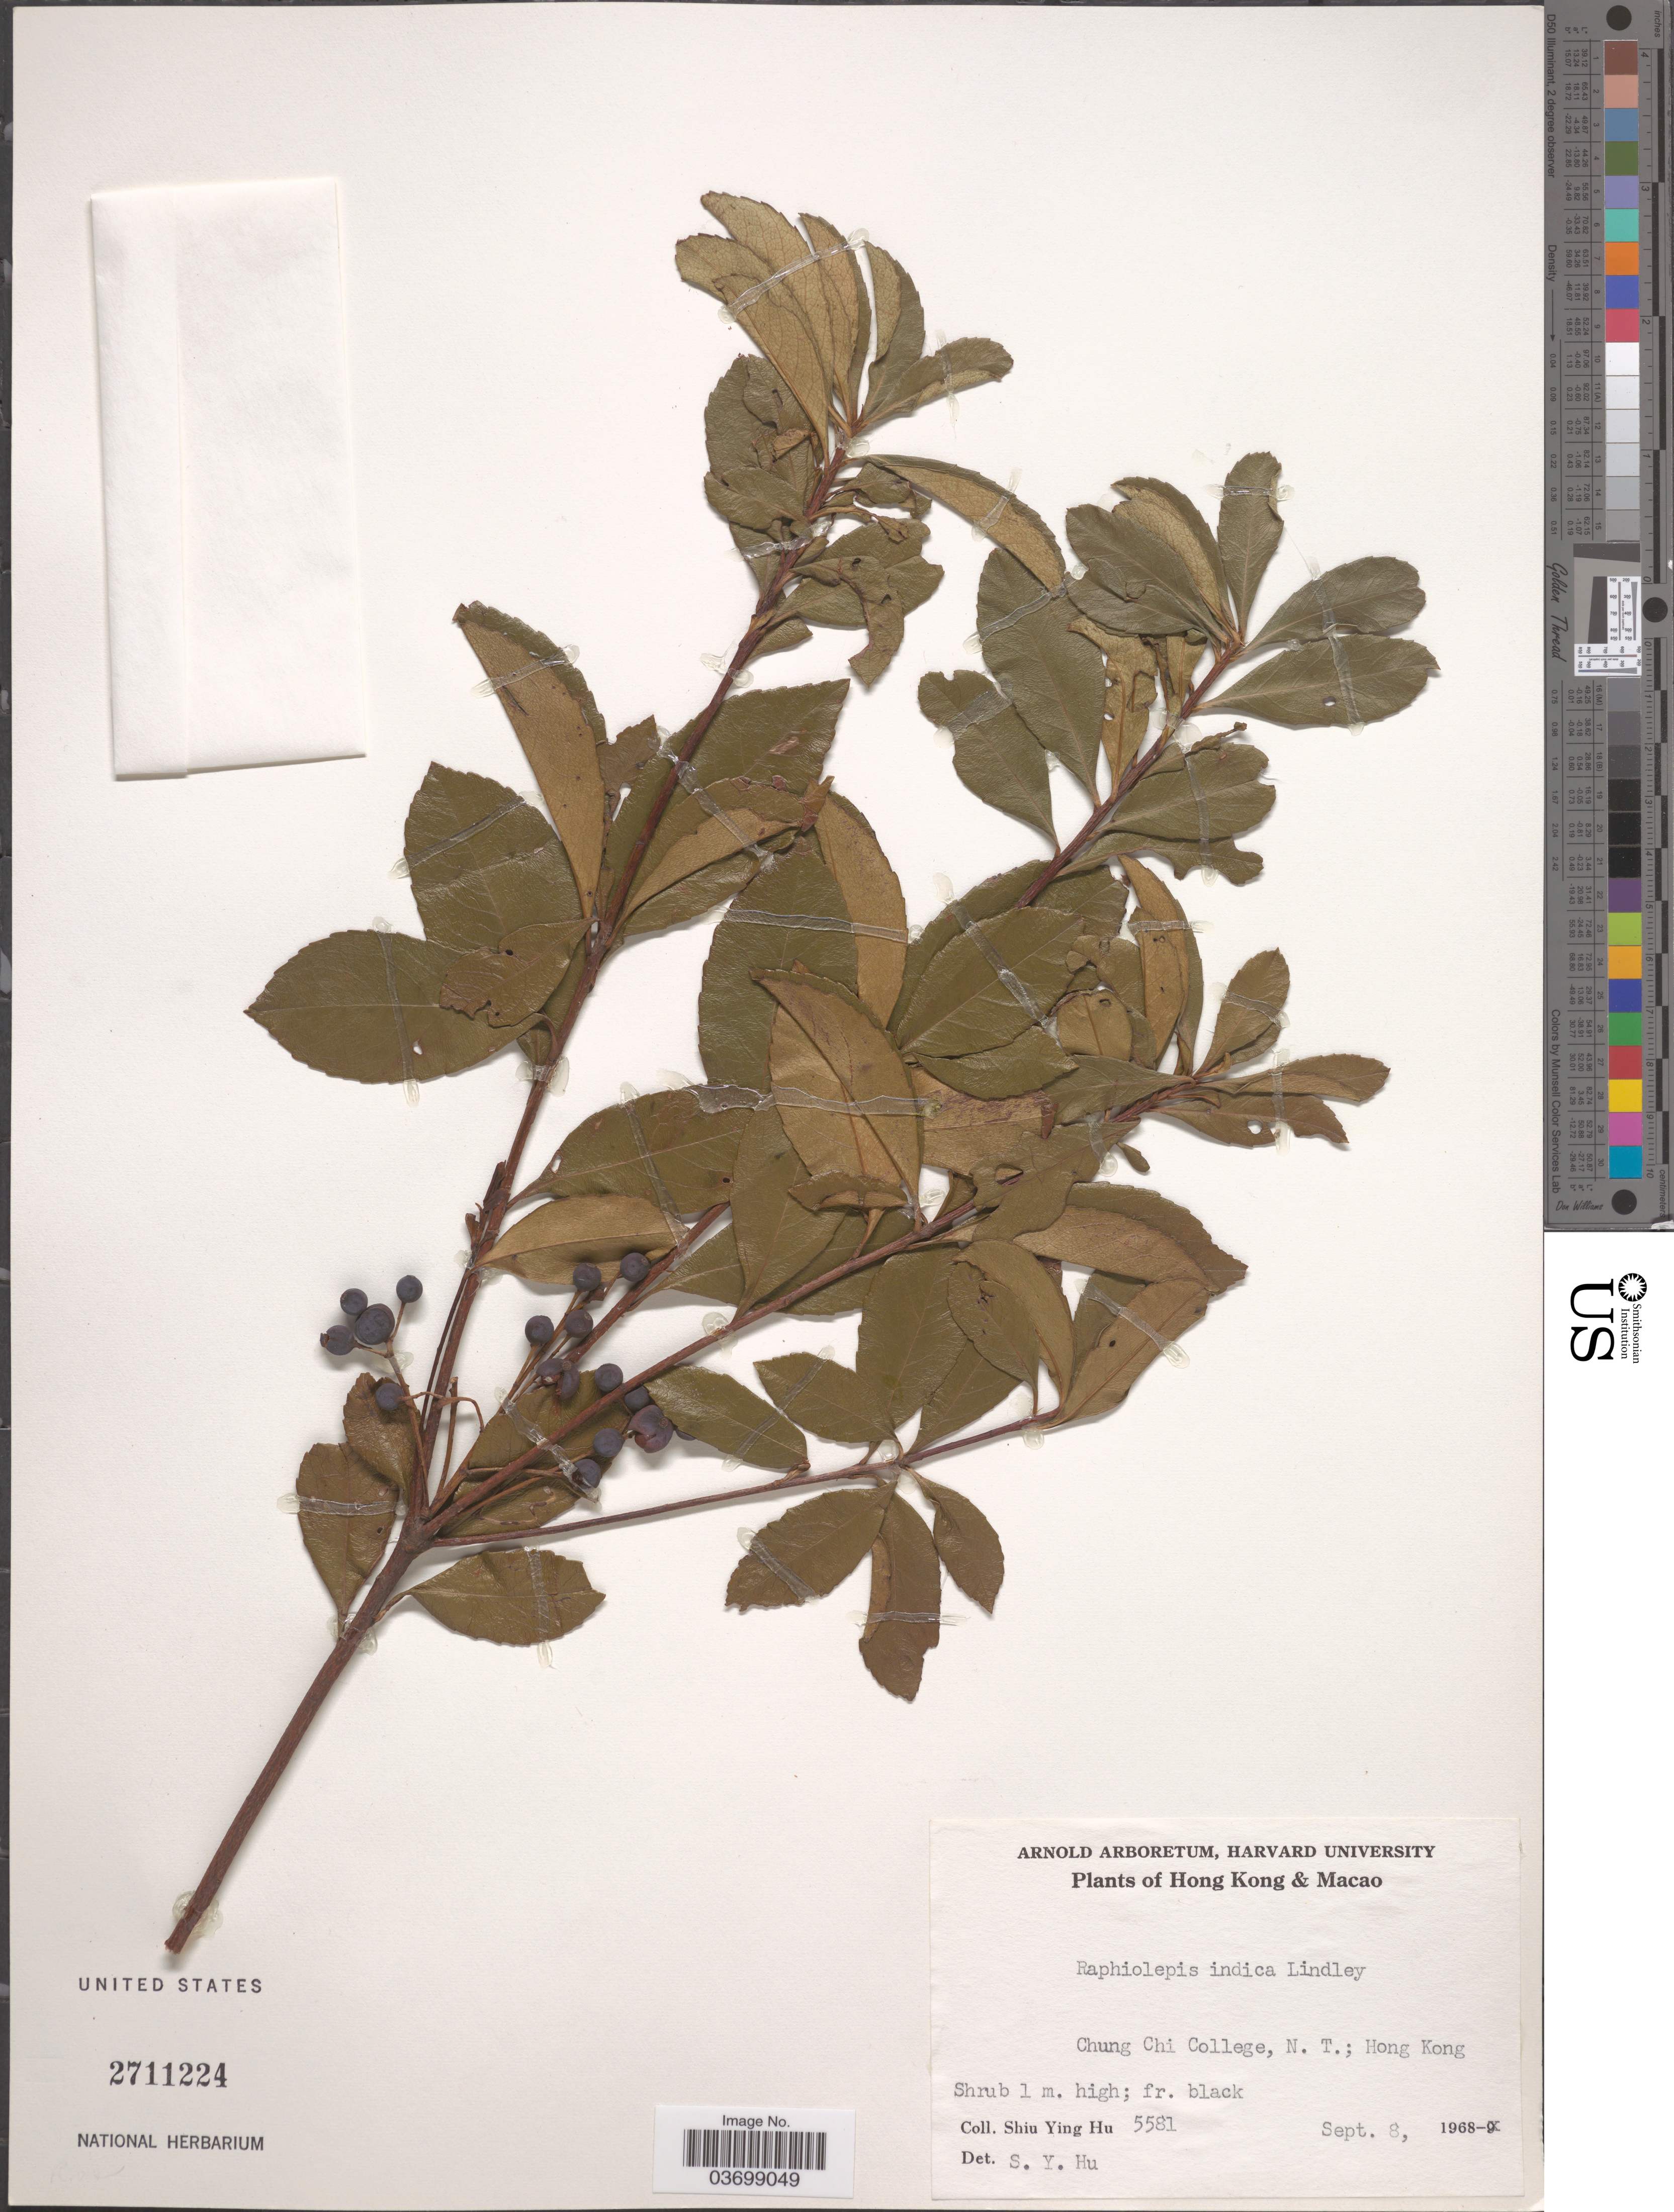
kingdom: Plantae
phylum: Tracheophyta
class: Magnoliopsida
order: Rosales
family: Rosaceae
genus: Rhaphiolepis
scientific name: Rhaphiolepis indica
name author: (L.) Lindl.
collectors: S. Y. Hu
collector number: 5581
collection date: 1968-09-08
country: China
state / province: Hong Kong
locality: Chung Chi College, N. T.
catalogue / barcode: US 2711224